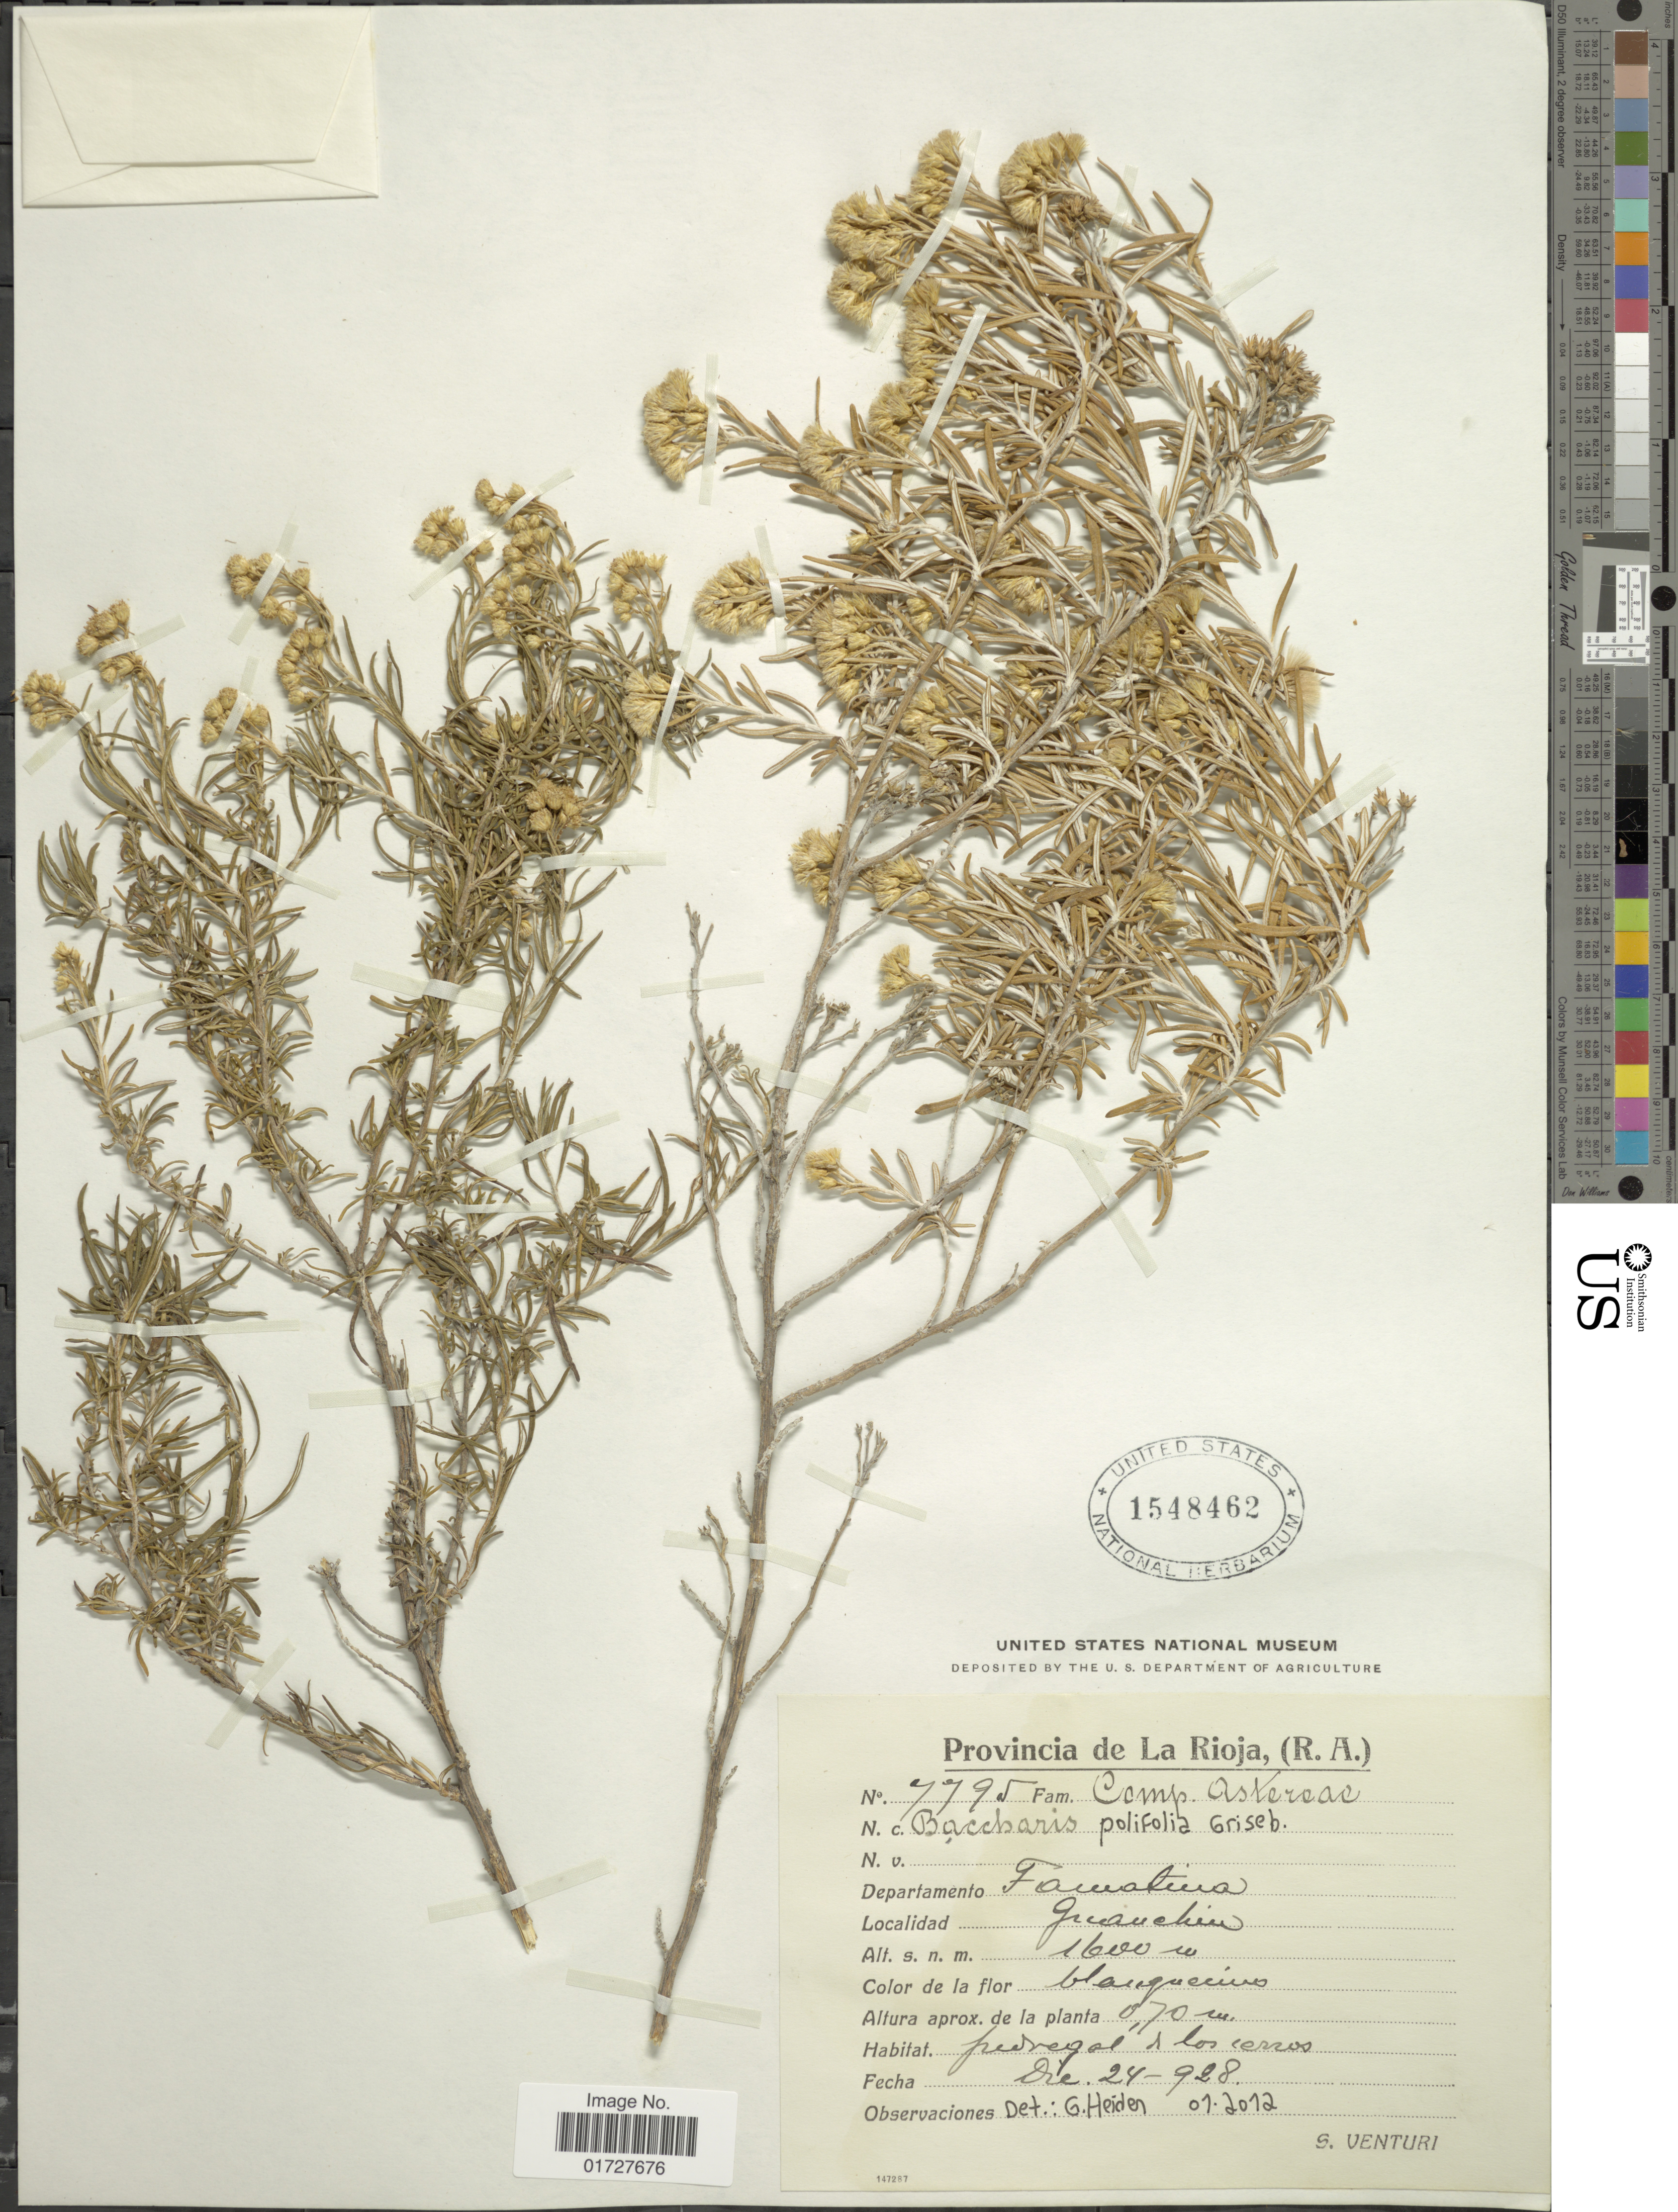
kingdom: Plantae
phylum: Tracheophyta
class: Magnoliopsida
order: Asterales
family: Asteraceae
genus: Baccharis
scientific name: Baccharis polifolia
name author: Griseb.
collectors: S. Venturi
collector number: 7795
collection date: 1928-12-24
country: Argentina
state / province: La Rioja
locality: Departamento Famatina, Guauchin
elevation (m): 1600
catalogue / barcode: US 1548462